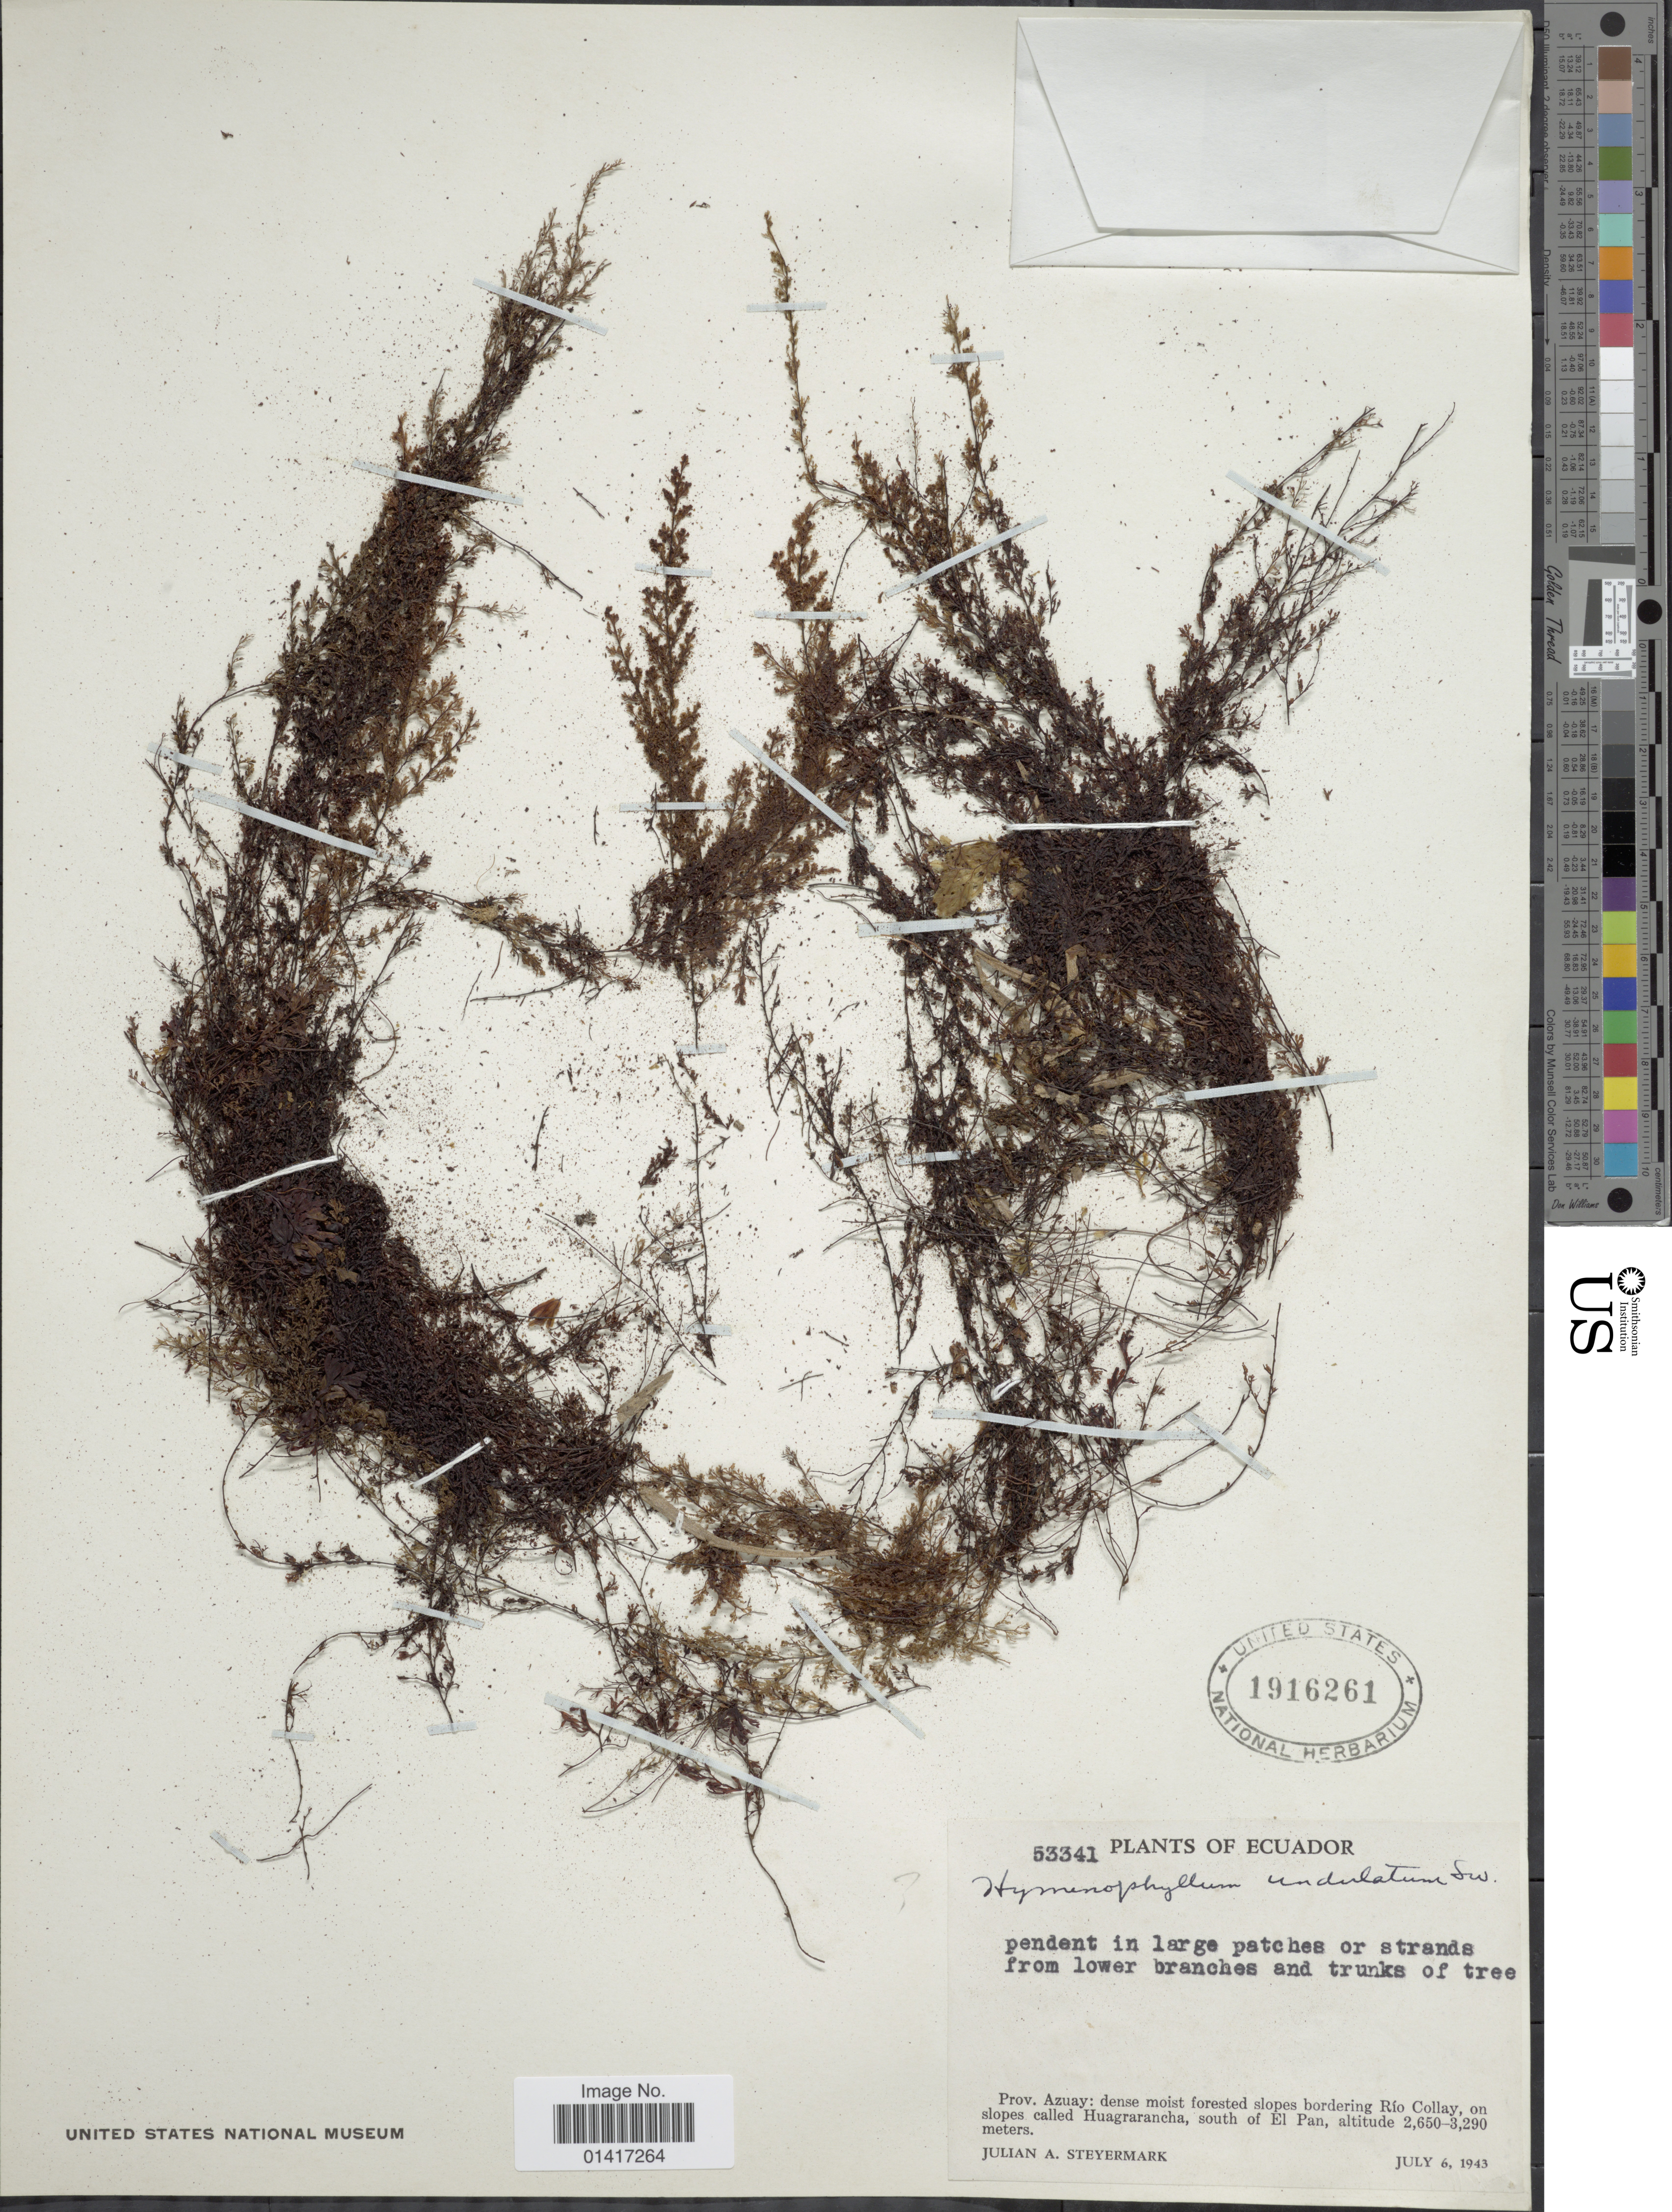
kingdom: Plantae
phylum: Tracheophyta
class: Polypodiopsida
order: Hymenophyllales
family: Hymenophyllaceae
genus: Hymenophyllum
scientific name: Hymenophyllum undulatum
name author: (Sw.) Sw.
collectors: J. Steyermark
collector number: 53341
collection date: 1943-07-06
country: Ecuador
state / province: Azuay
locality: Prov. Azuay: dense moist forested slopes bordering Rio Collay, on slopes called Huagrarancha, south of El Pan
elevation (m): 2650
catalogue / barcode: US 1916261